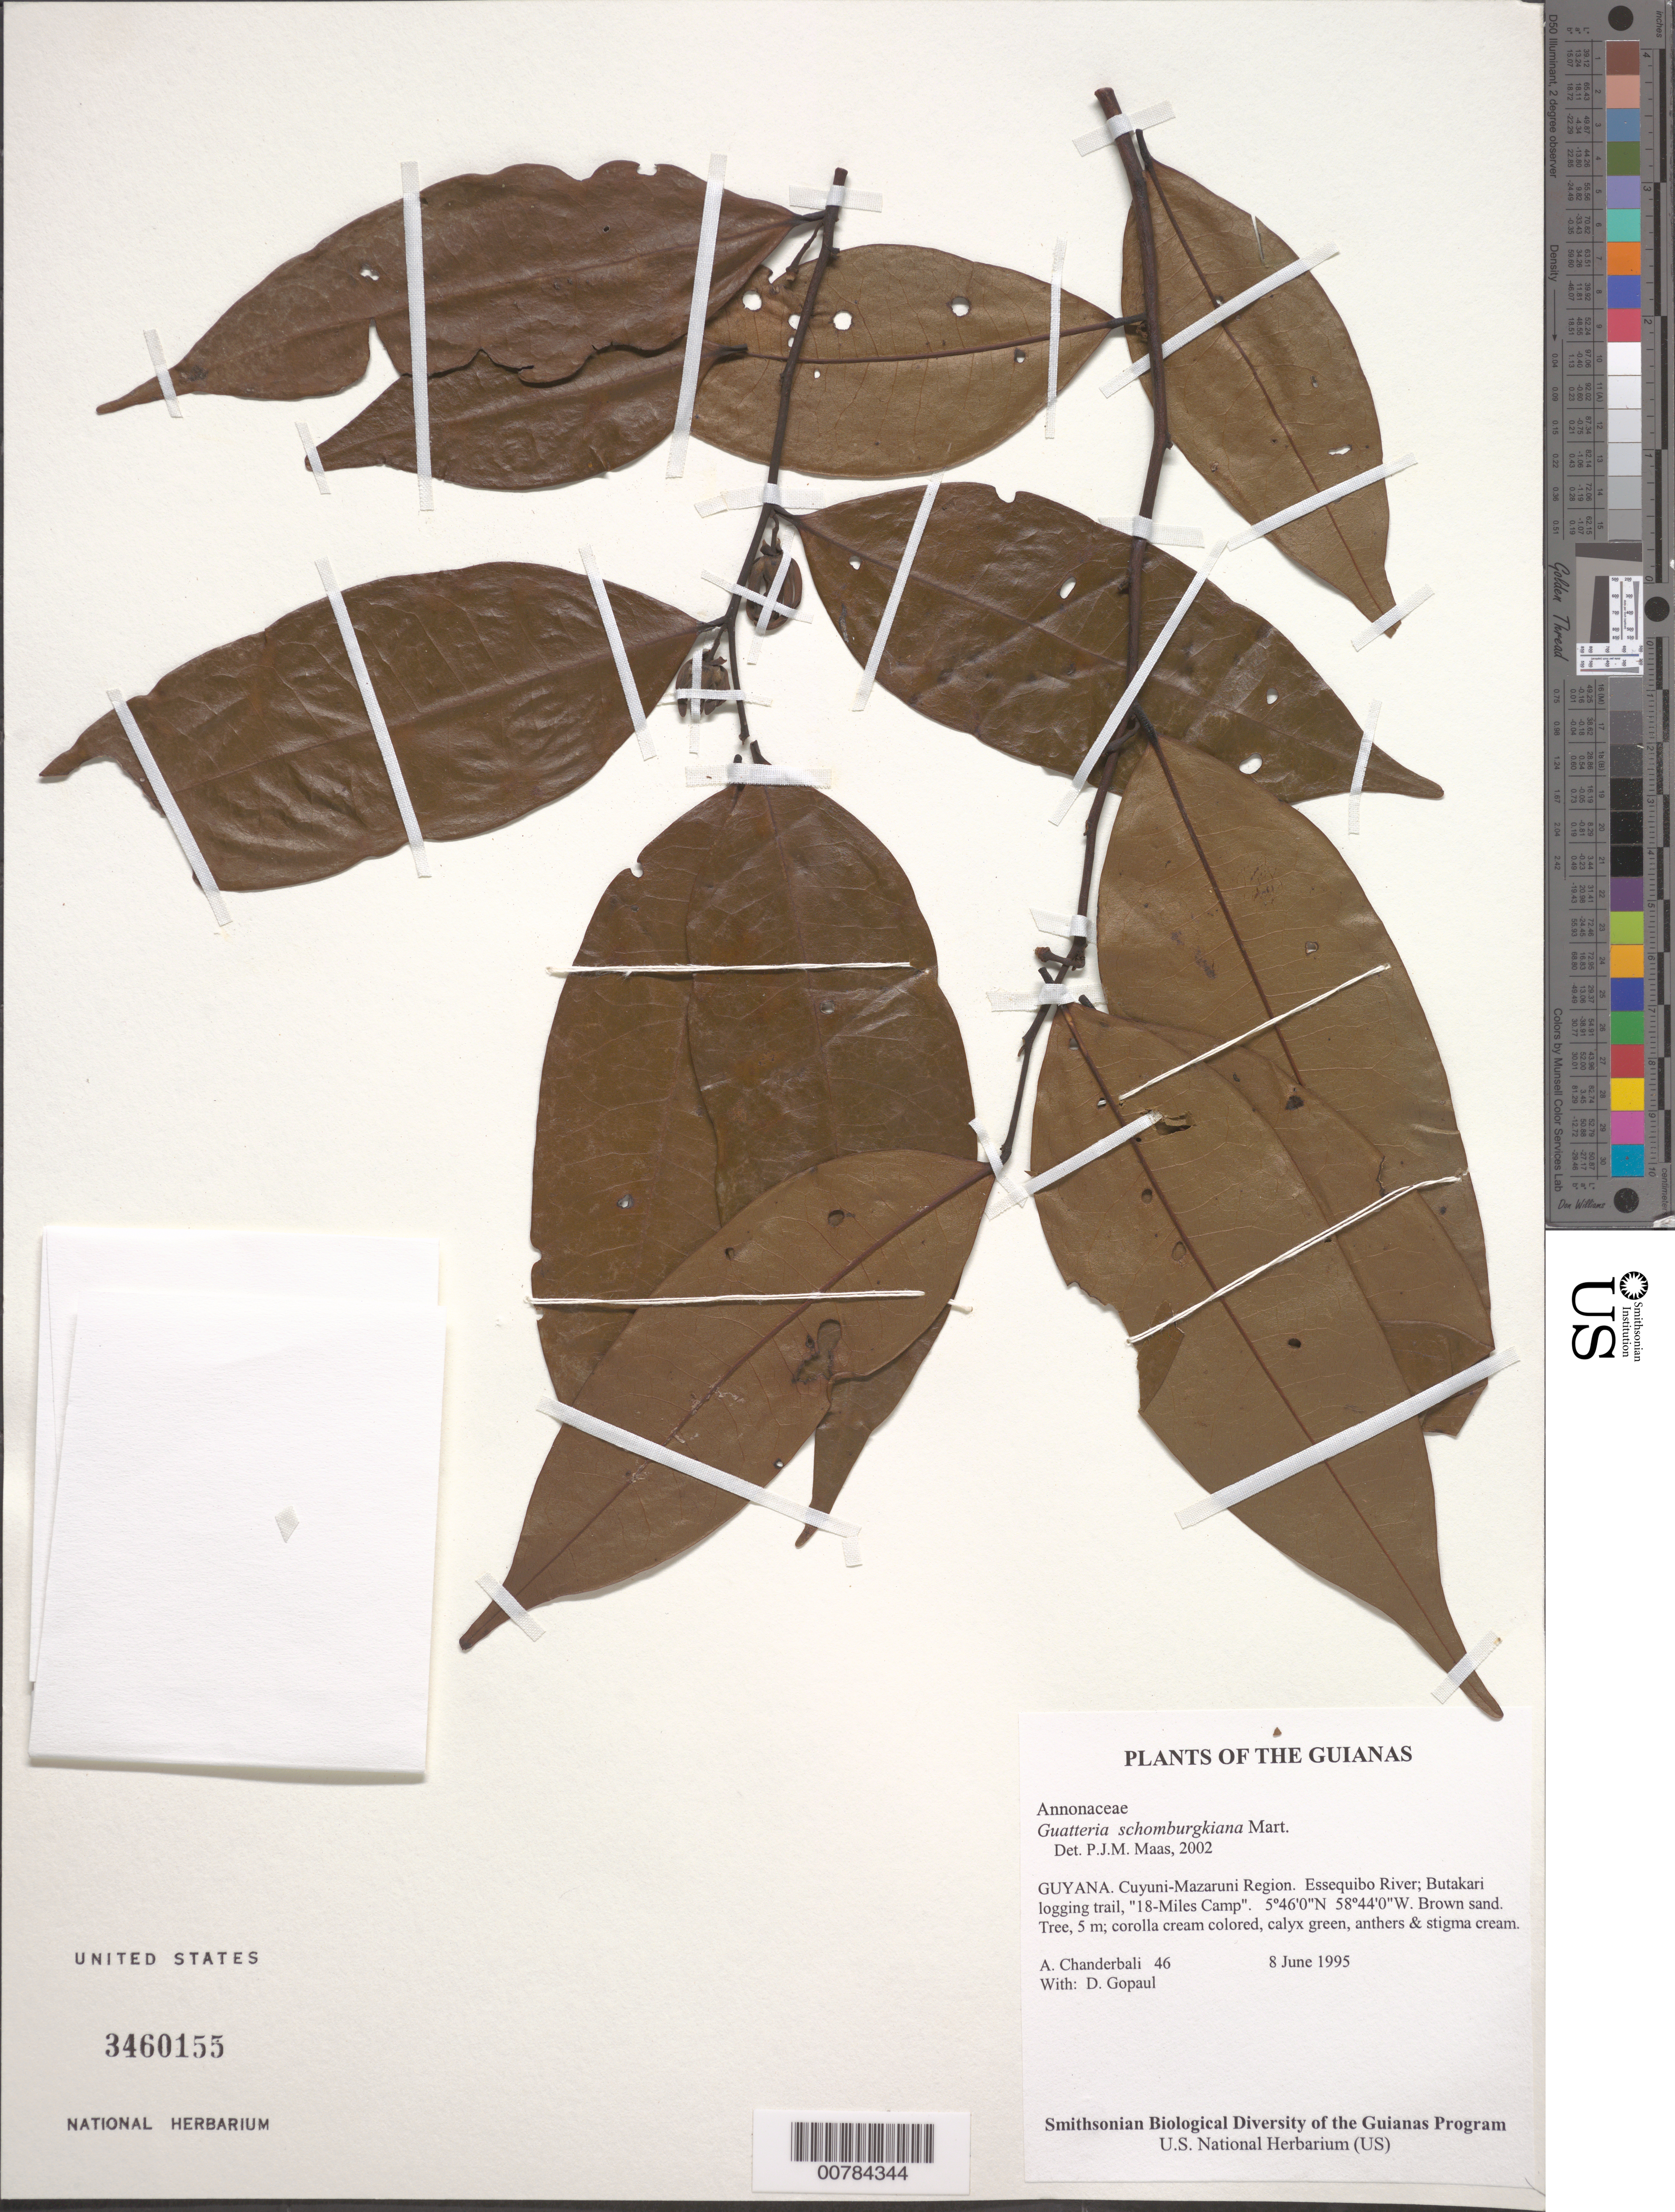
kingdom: Plantae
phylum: Tracheophyta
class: Magnoliopsida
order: Magnoliales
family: Annonaceae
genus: Guatteria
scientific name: Guatteria schomburgkiana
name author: Mart.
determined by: Maas, Paul J. M.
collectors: A. S. Chanderbali & D. Gopaul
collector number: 0046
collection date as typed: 8 June 1995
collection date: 1995-06-08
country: Guyana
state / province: Cuyuni-Mazaruni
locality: Essequibo River; Butakari logging trail, "18-Miles Camp"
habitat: Brown sand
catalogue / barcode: US 3460155